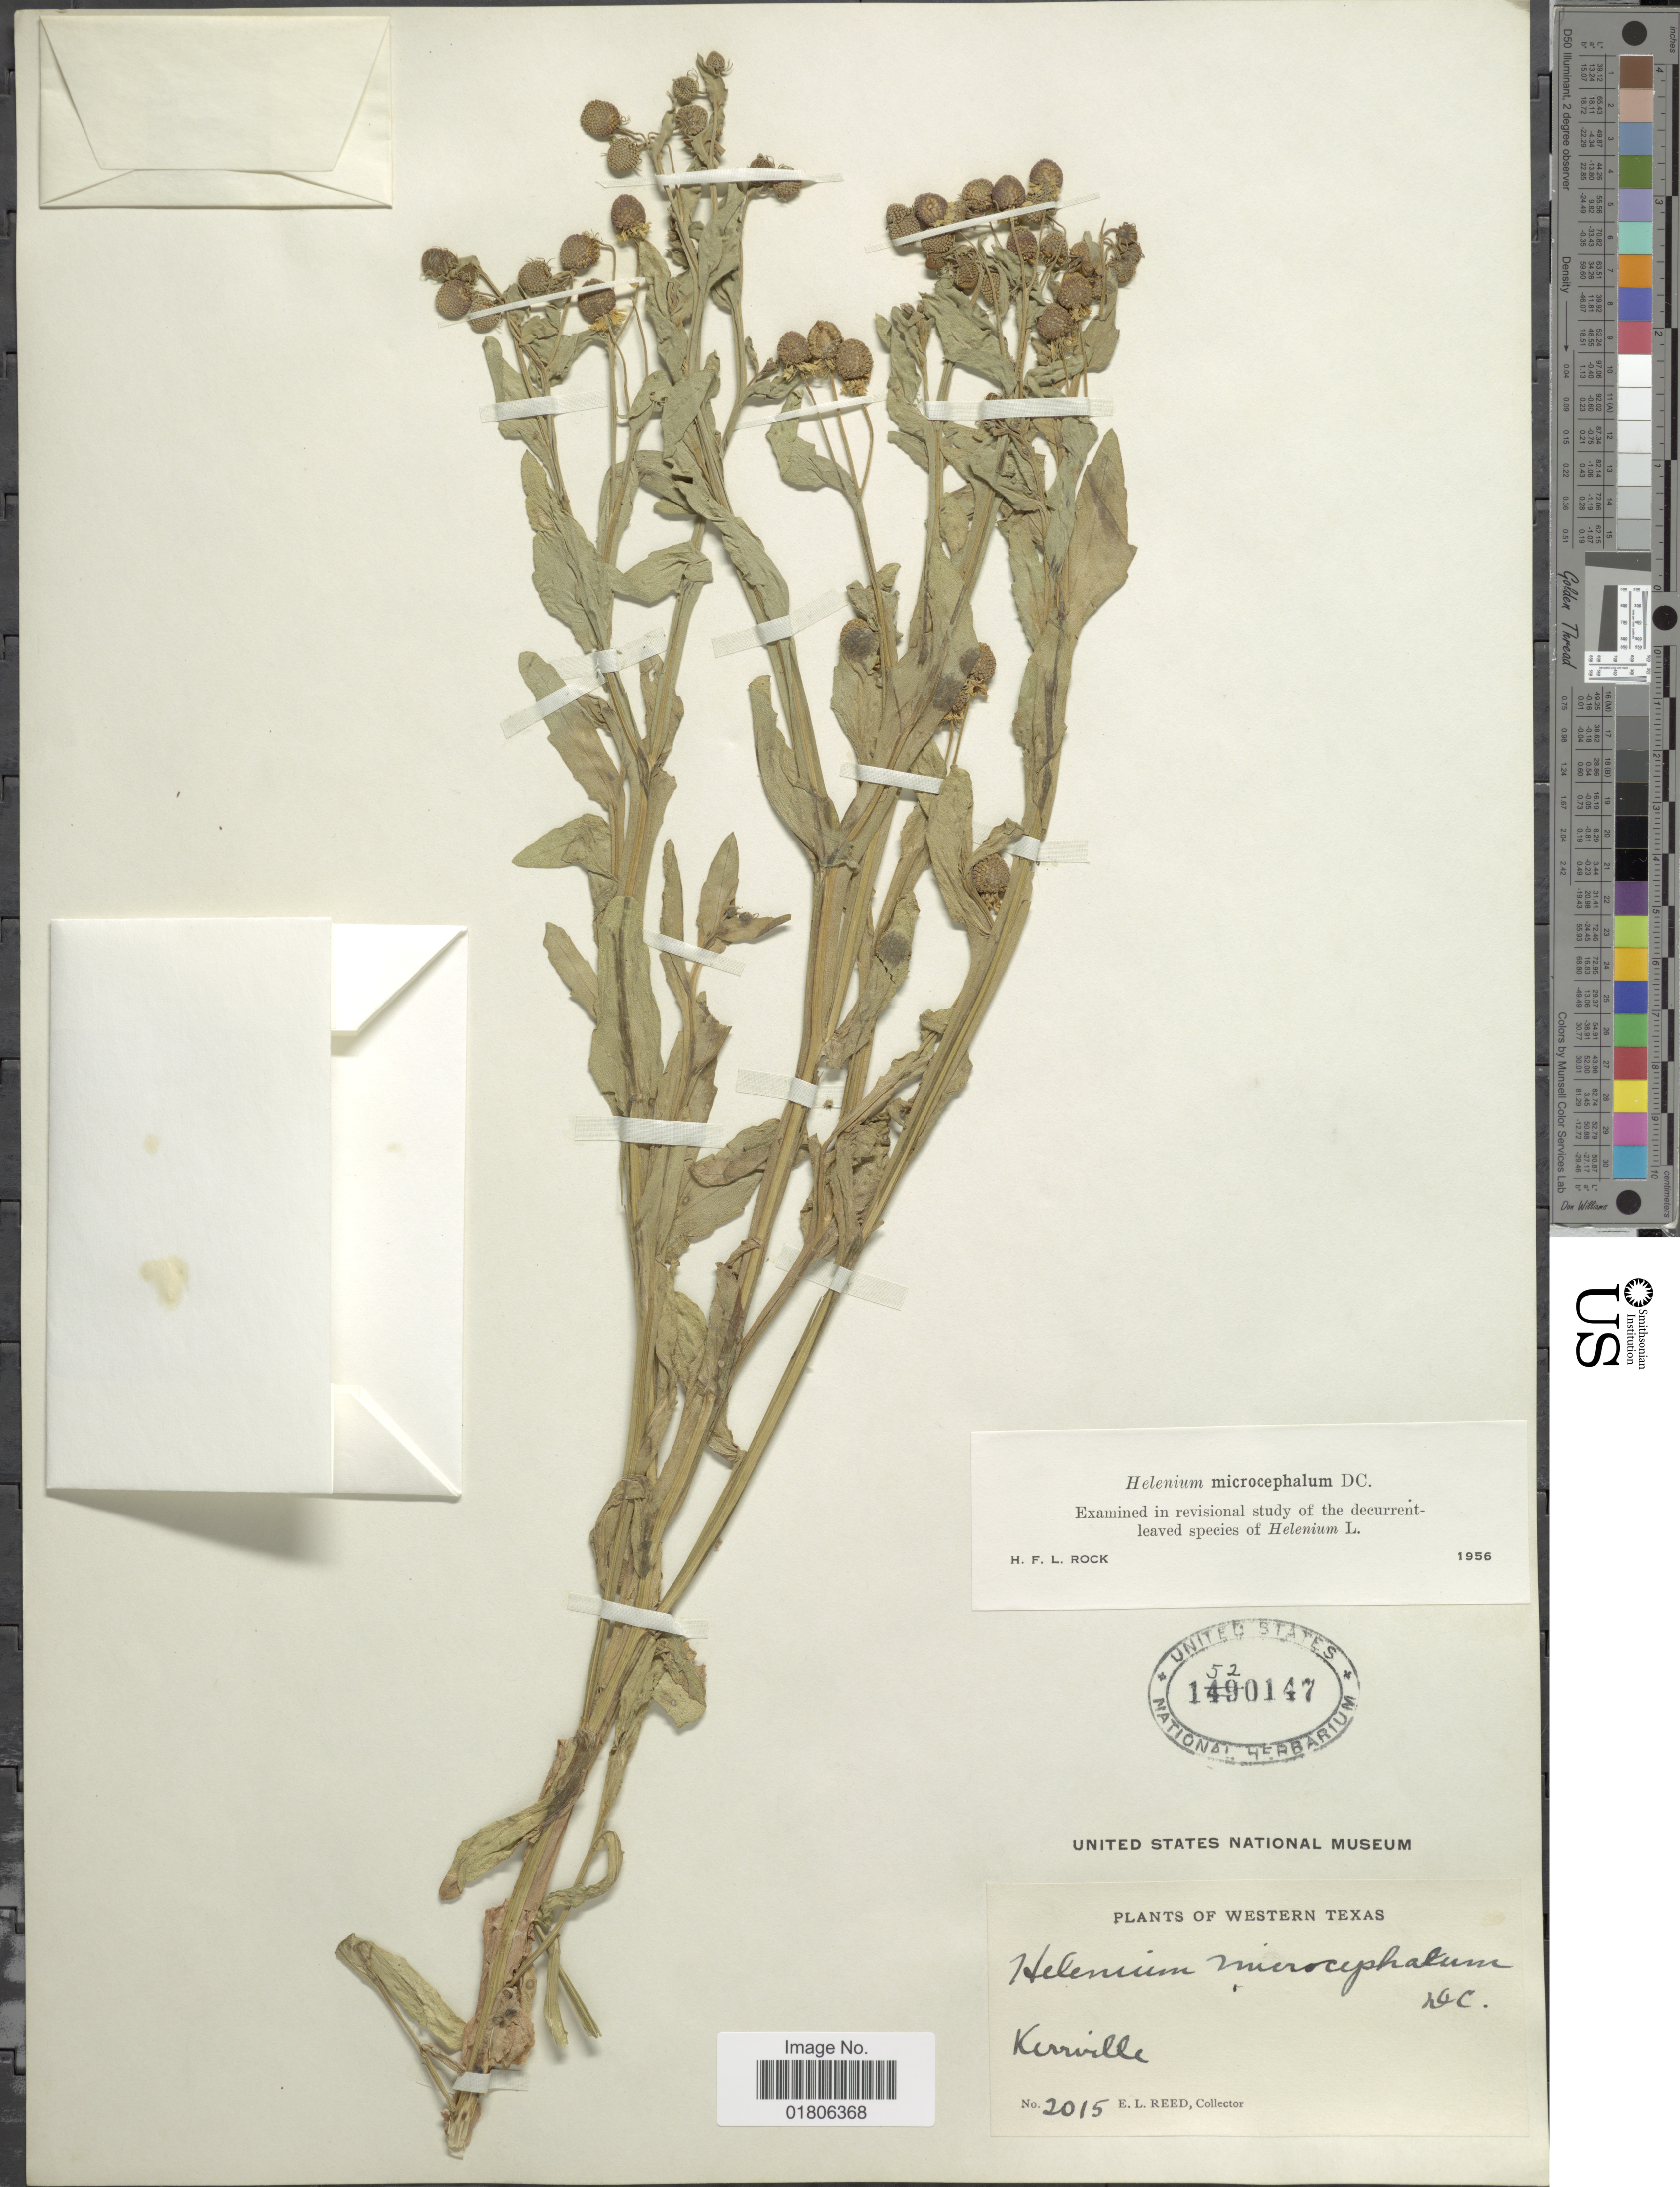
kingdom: Plantae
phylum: Tracheophyta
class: Magnoliopsida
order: Asterales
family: Asteraceae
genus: Helenium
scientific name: Helenium microcephalum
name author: DC.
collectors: E. Reed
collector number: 2015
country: United States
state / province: Texas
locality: Western Texas, Kerrville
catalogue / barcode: US 1520147